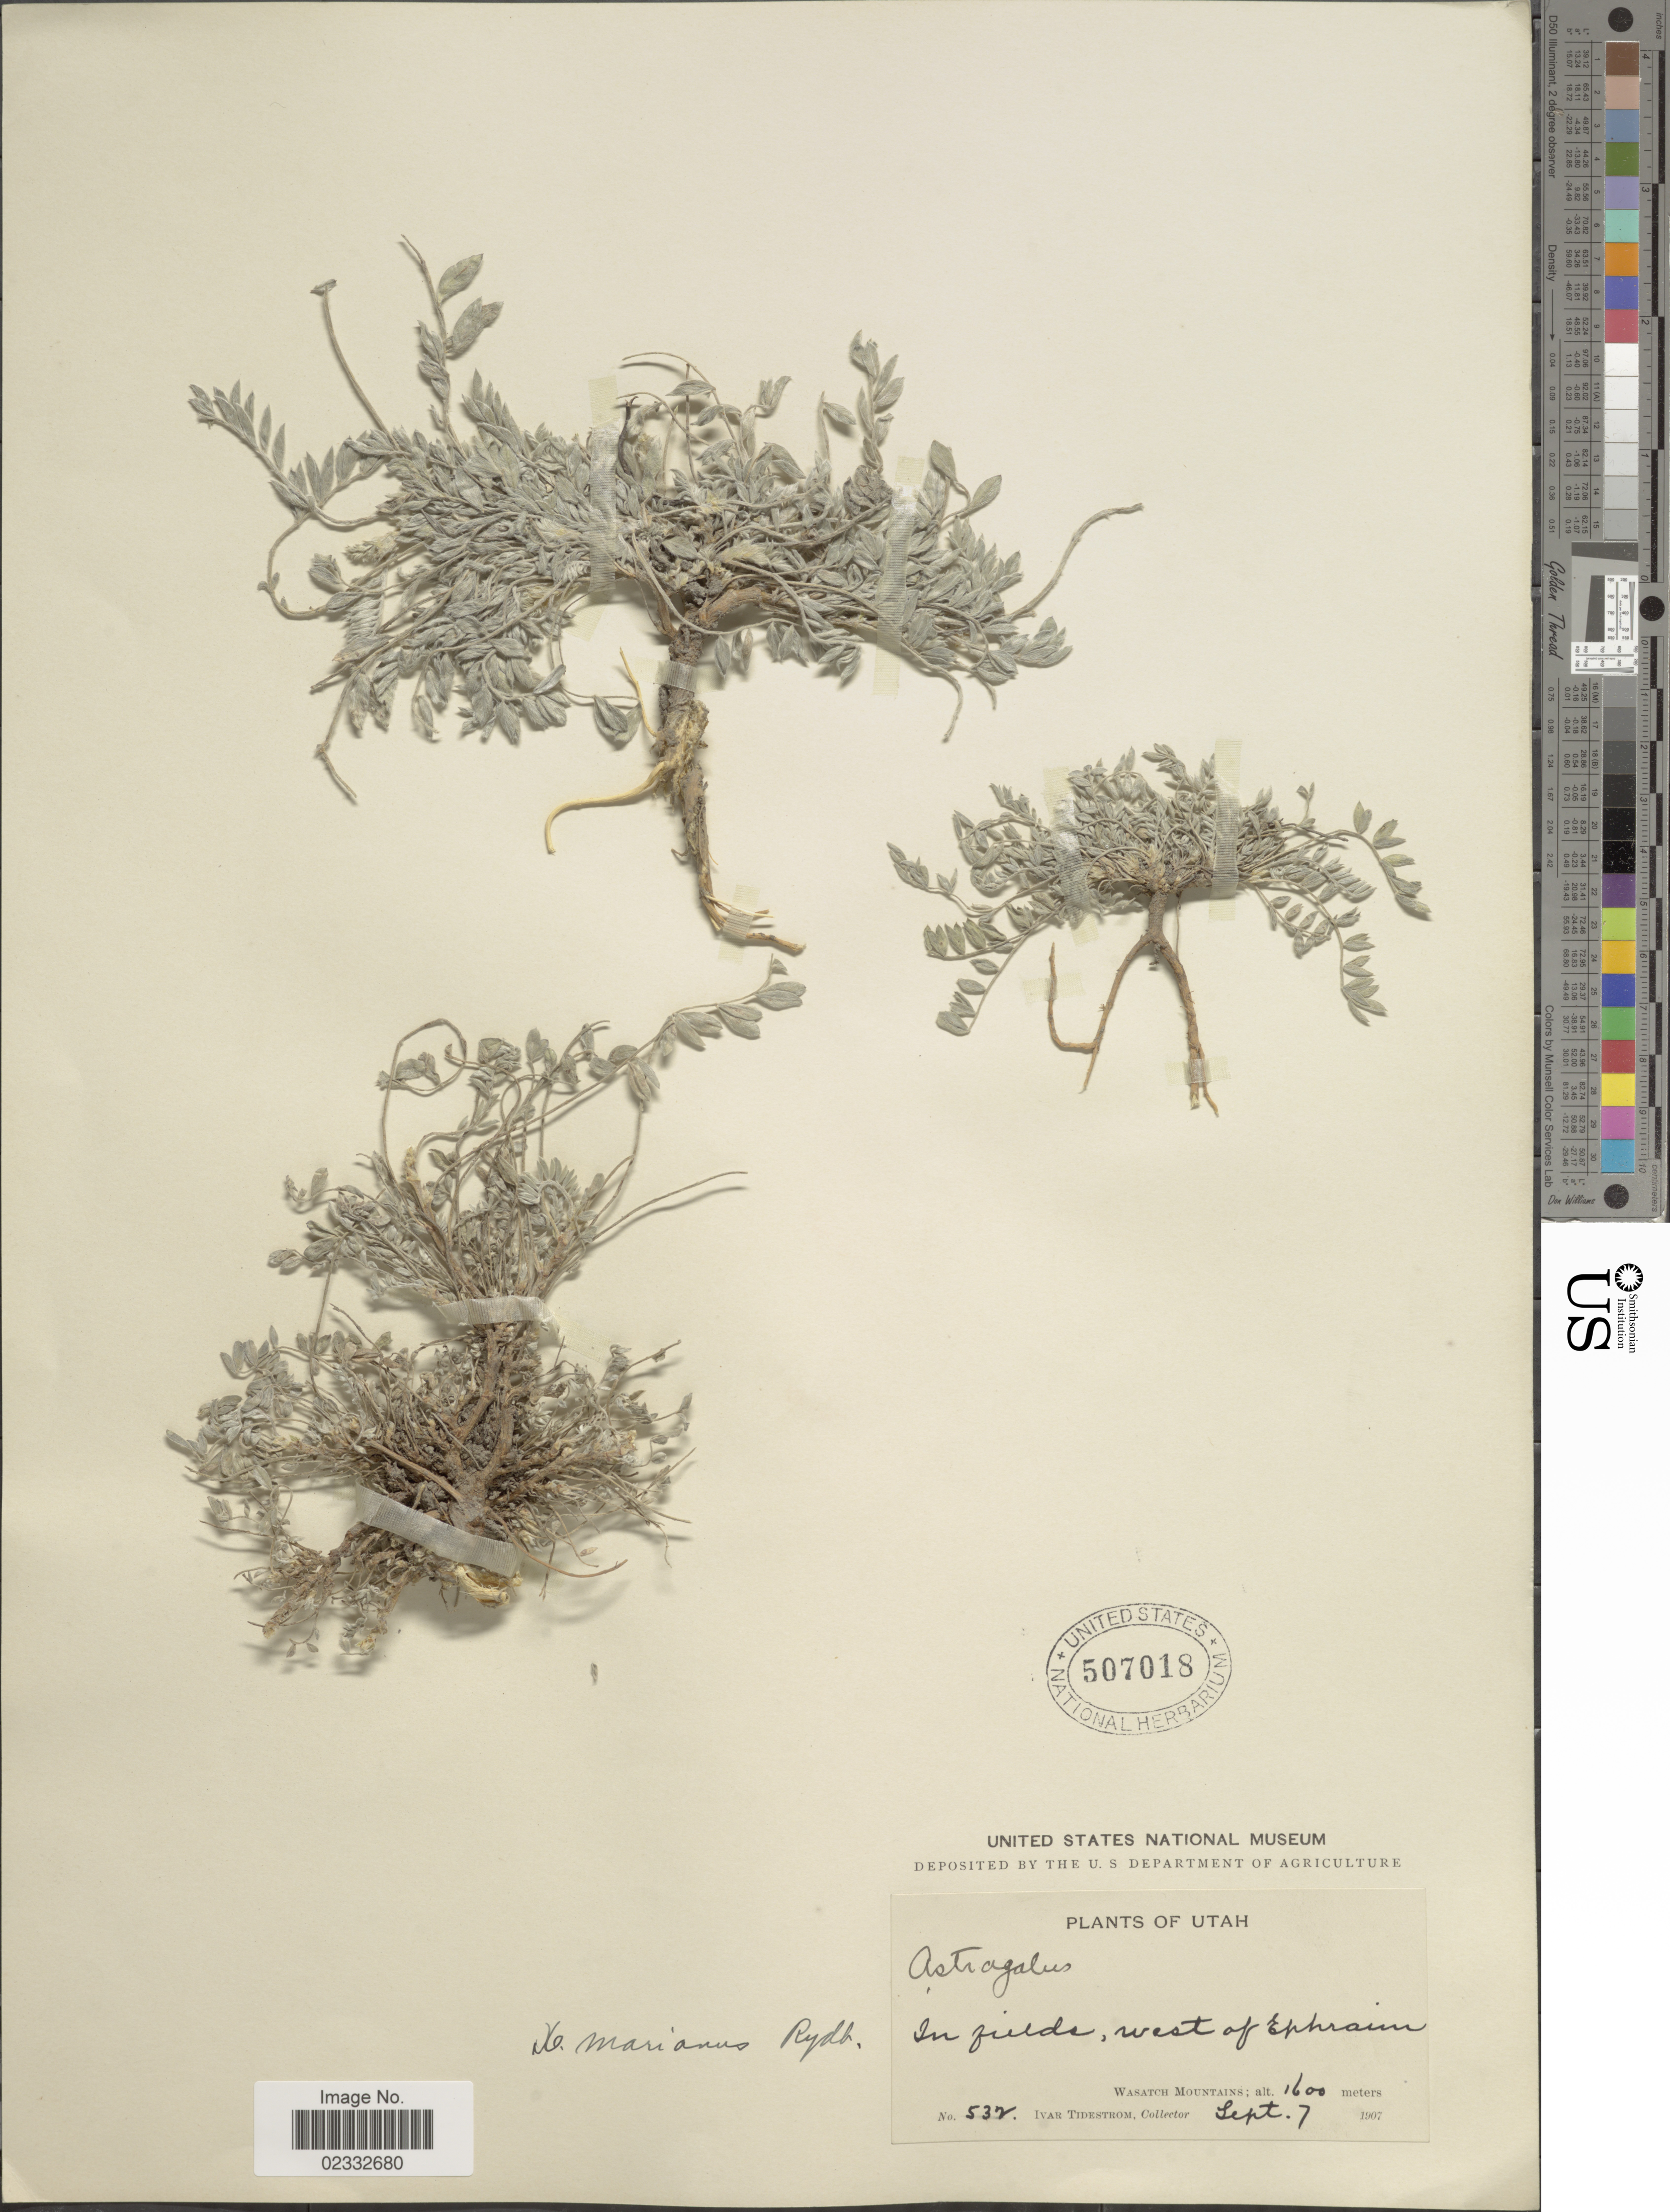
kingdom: Plantae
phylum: Tracheophyta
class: Magnoliopsida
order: Fabales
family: Fabaceae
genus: Astragalus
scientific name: Astragalus marianus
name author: Huber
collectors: I. F. Tidestrom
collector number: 532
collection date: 1907-09-07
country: United States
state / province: Utah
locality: In fielfd, west of Ephraim, Wasatch Mountain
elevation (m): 1600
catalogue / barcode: US 507018